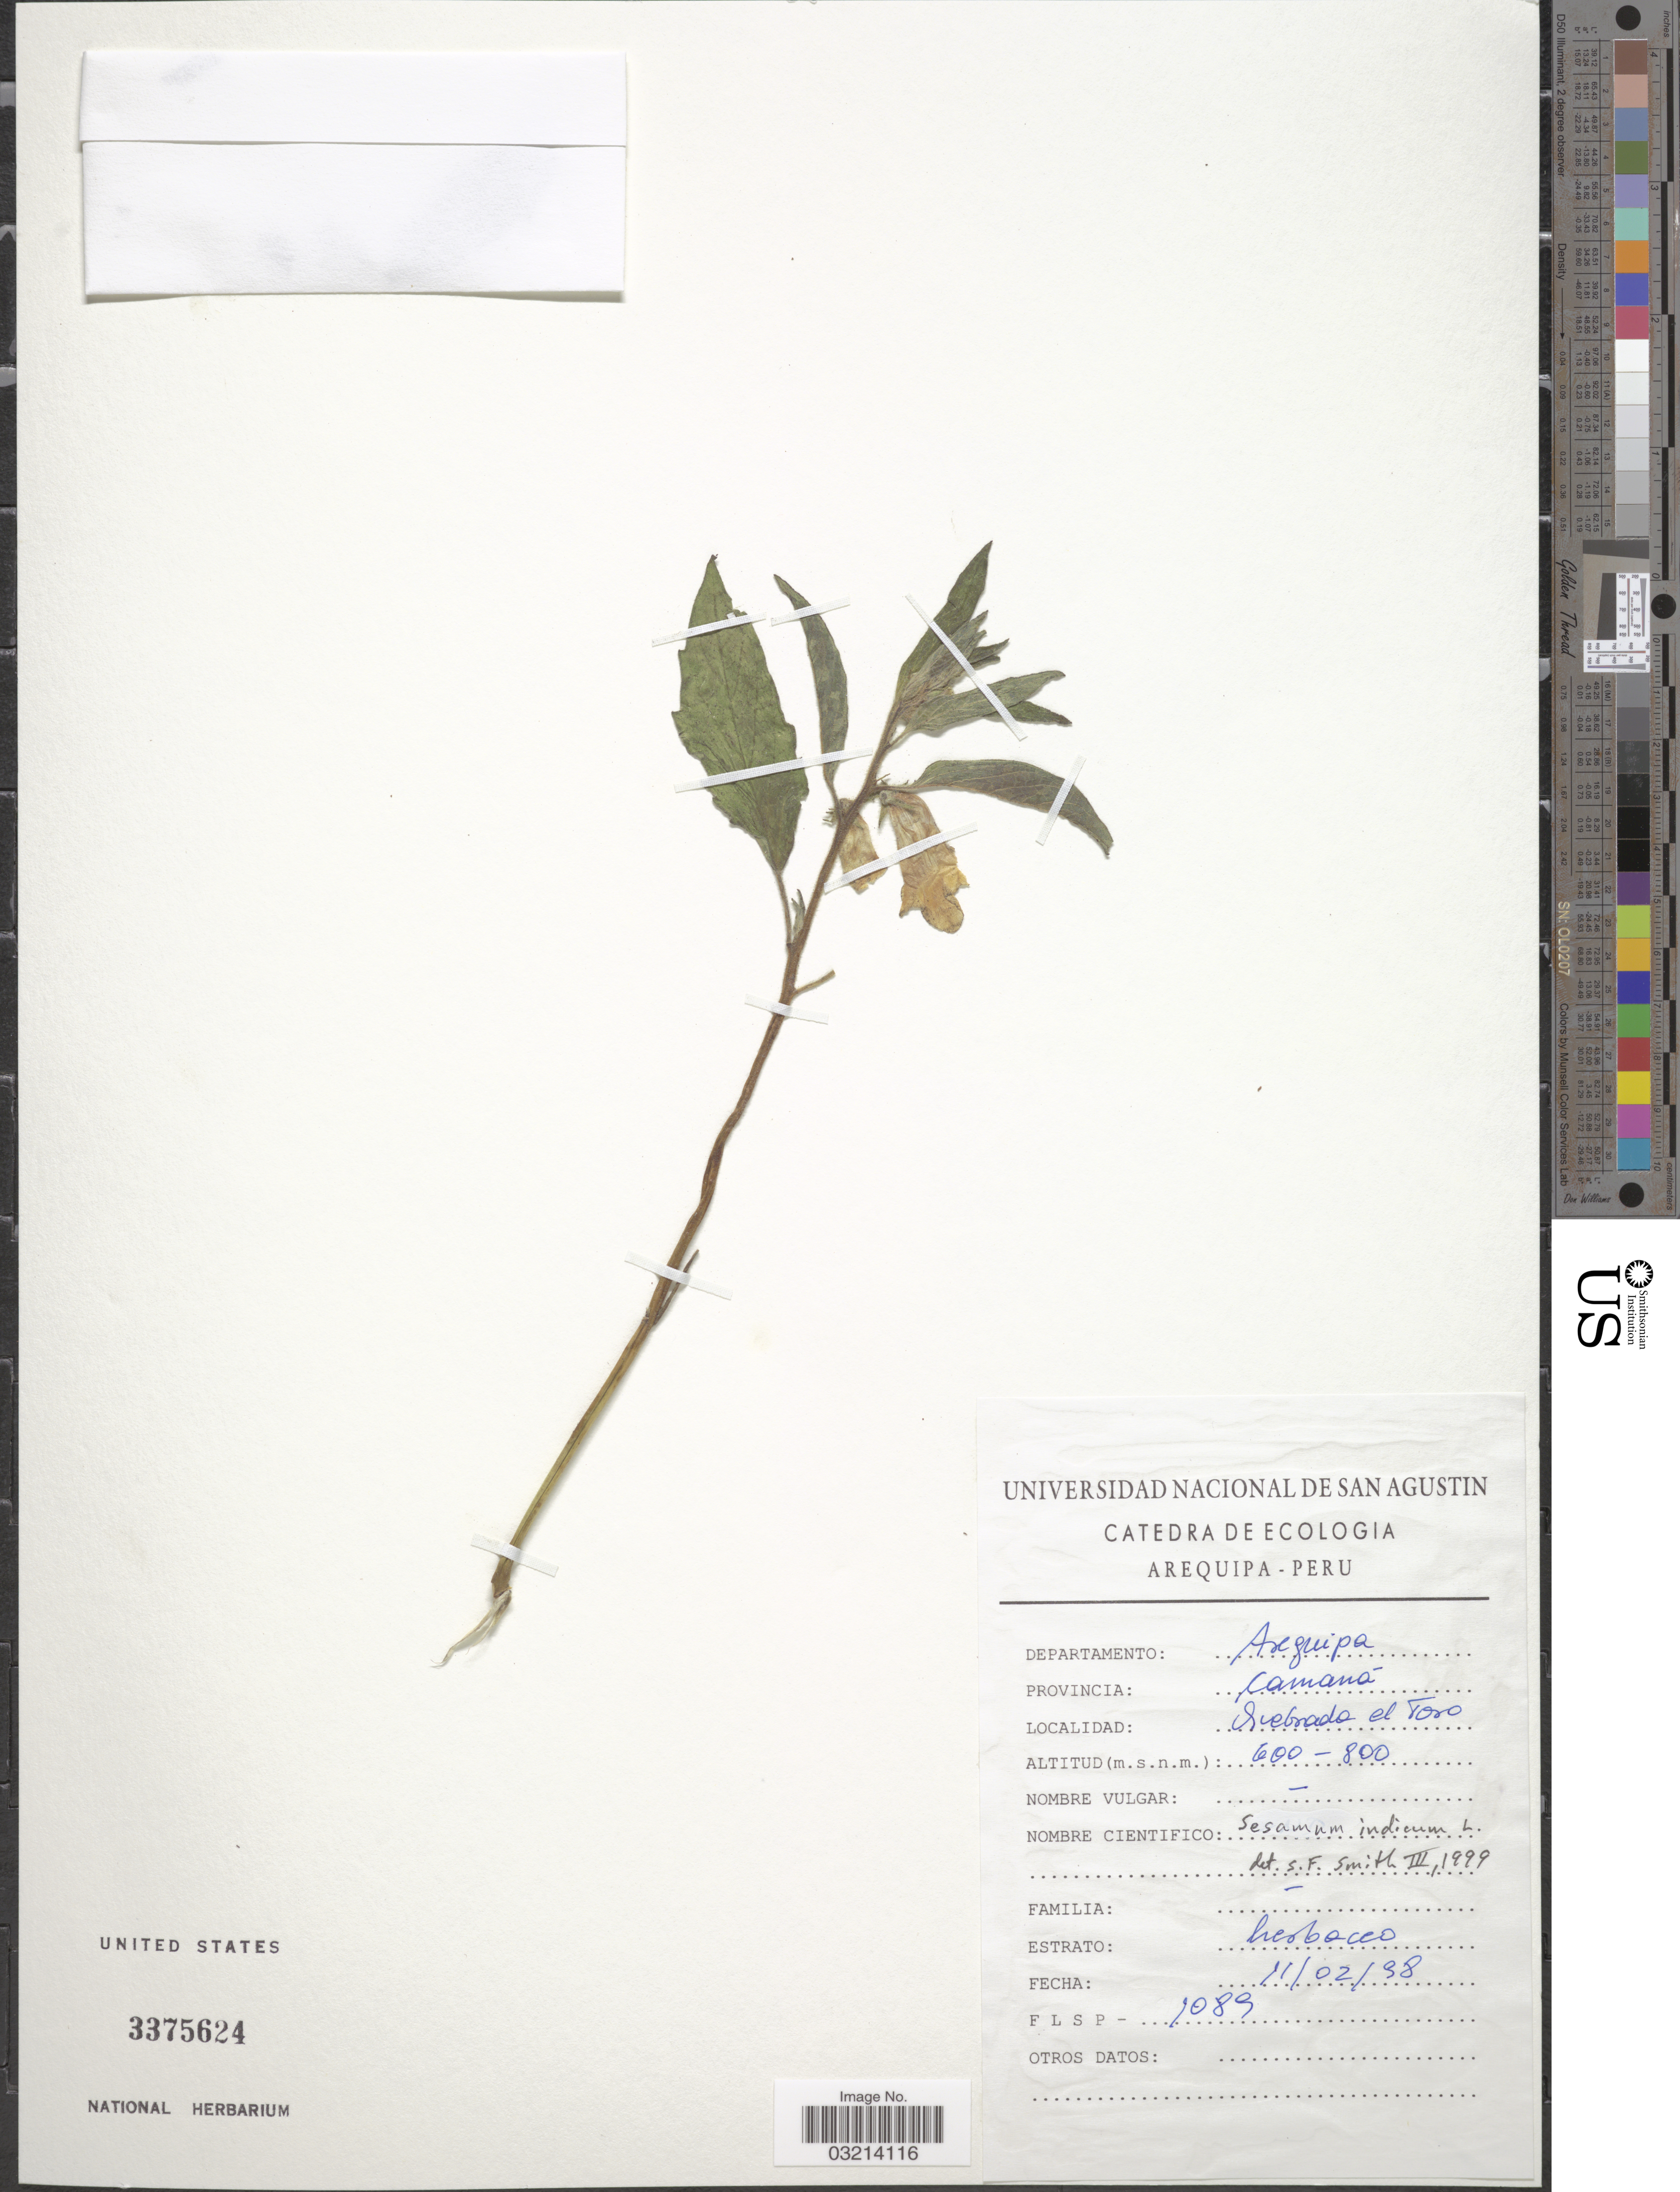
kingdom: Plantae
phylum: Tracheophyta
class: Magnoliopsida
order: Lamiales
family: Pedaliaceae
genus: Sesamum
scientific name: Sesamum indicum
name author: L.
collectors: Universidad Nacional de San Agustin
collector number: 1089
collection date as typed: Transcribed d/m/y: 11/2/38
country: Peru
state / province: Arequipa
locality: Departamento: Arequipa. Provincia: Camaná. Quebrada el Toro.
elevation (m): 600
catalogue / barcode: US 3375624